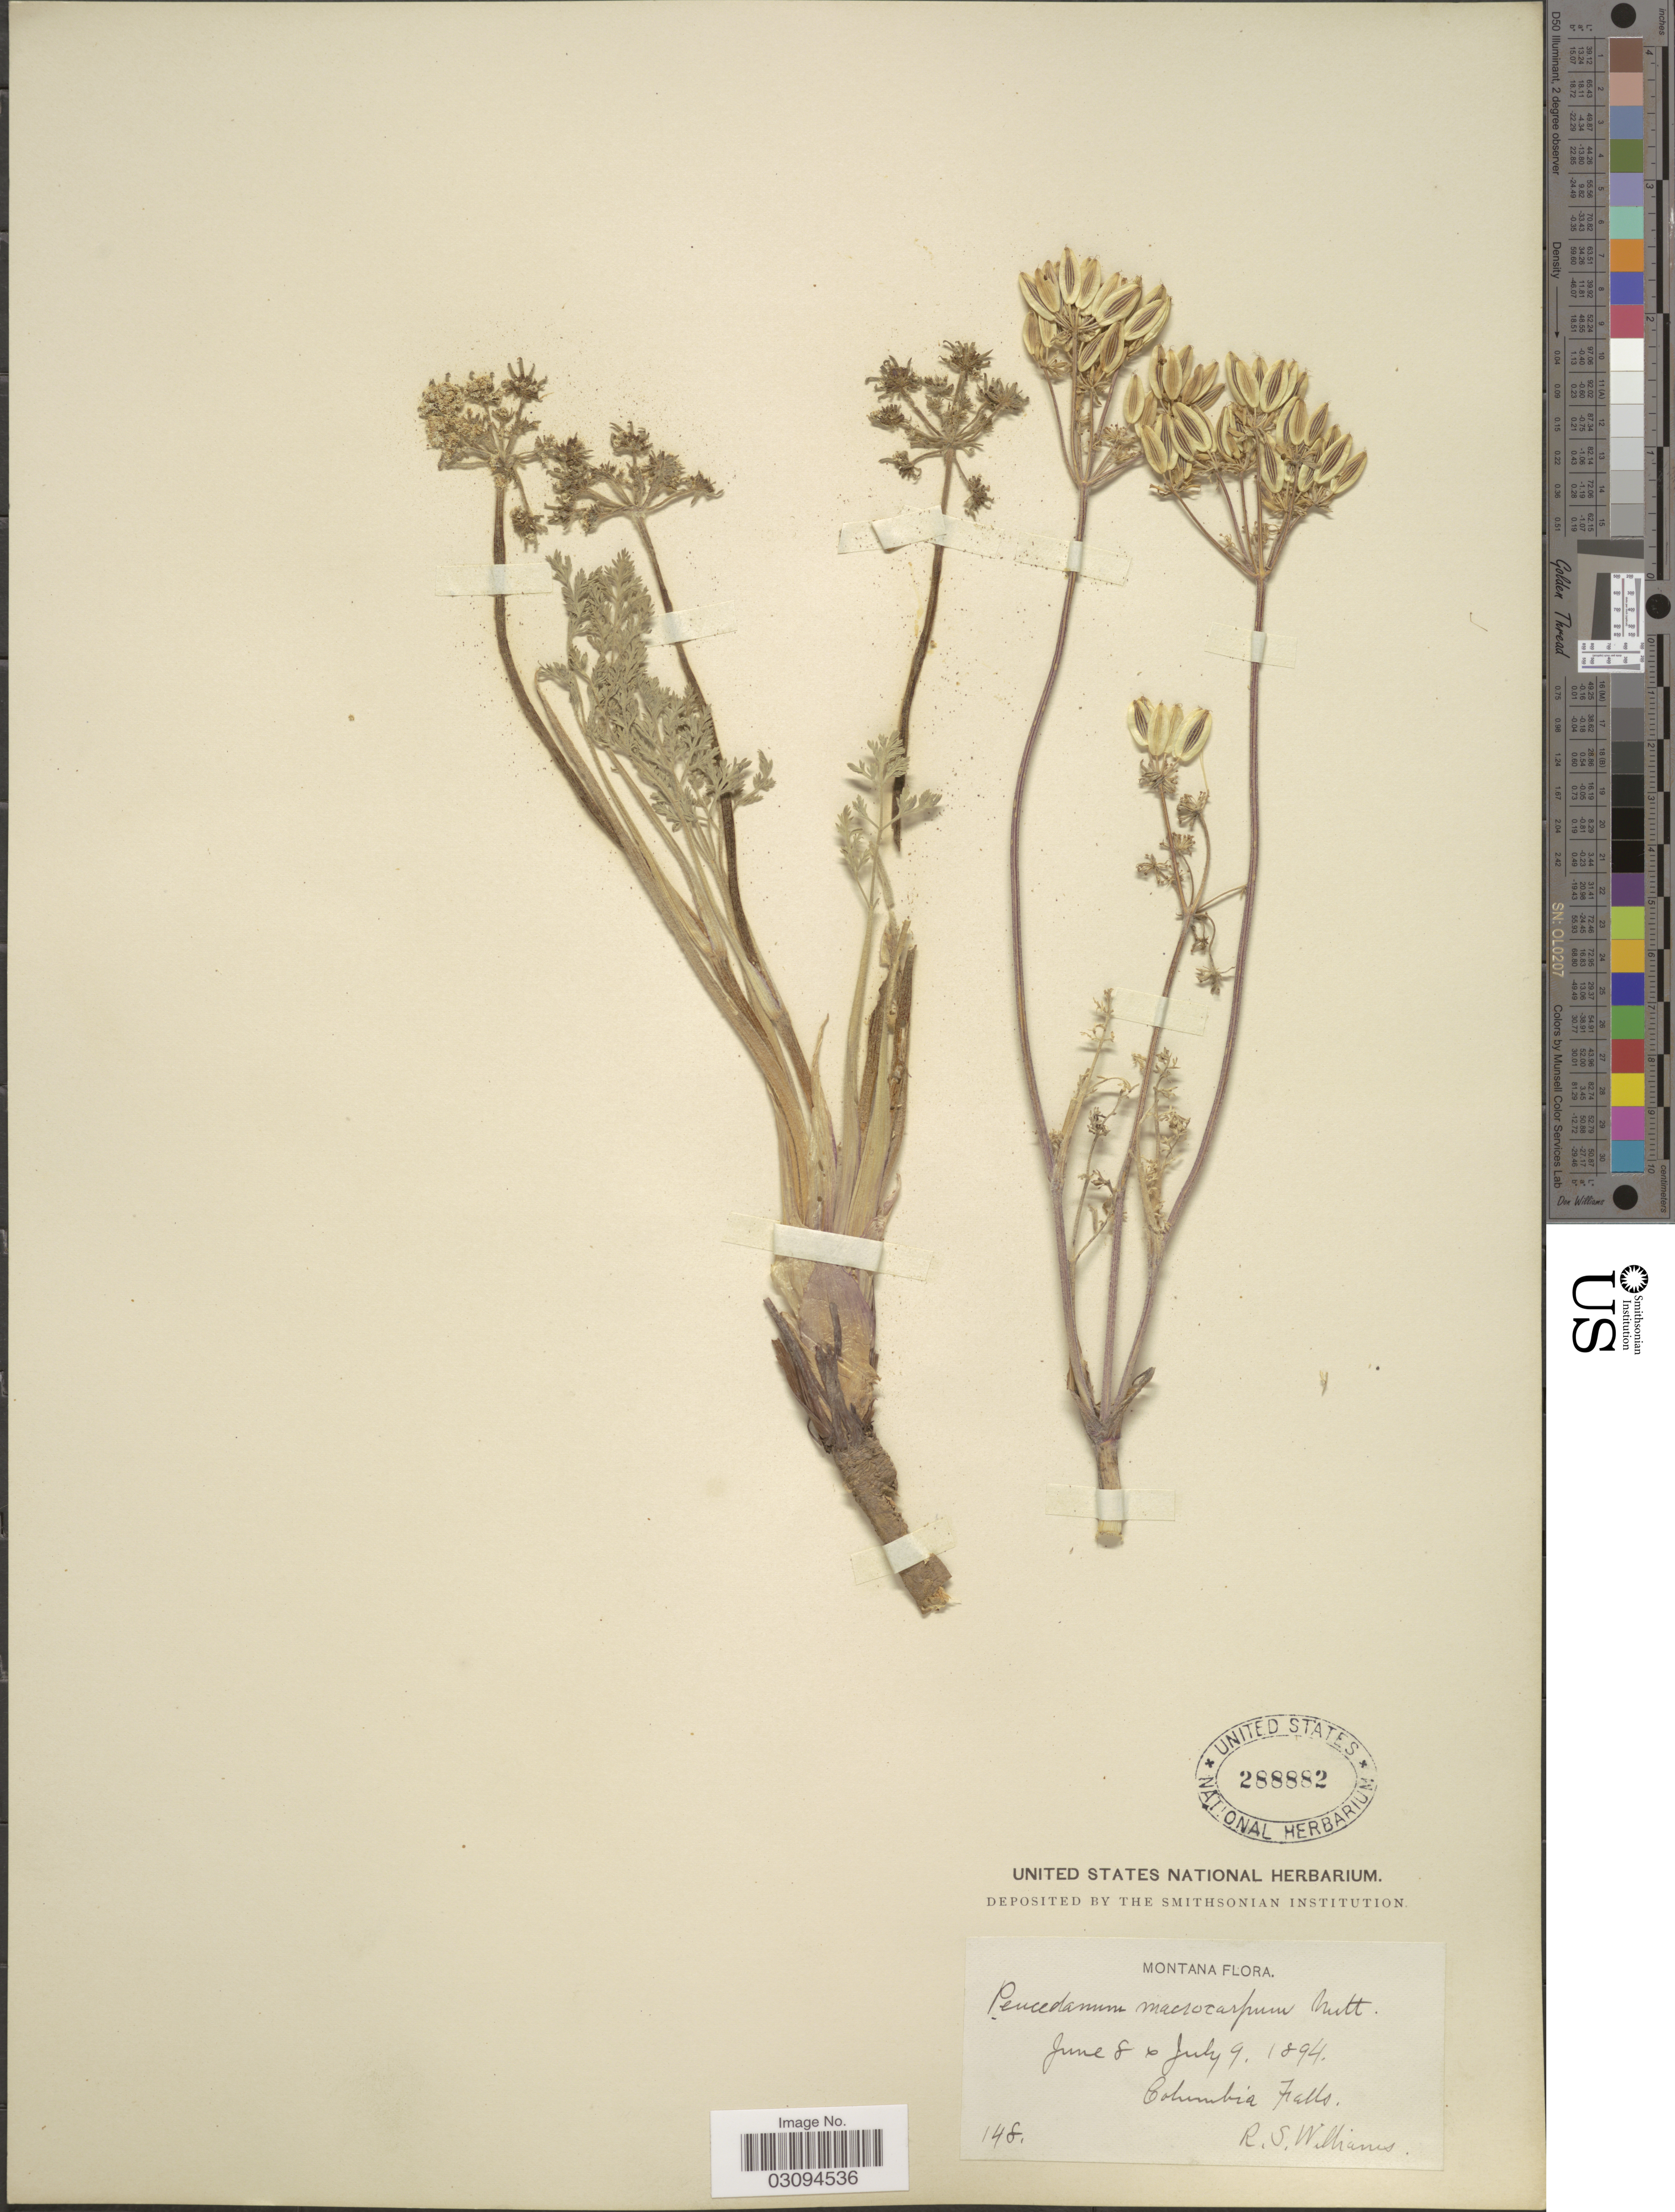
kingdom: Plantae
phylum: Tracheophyta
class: Magnoliopsida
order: Apiales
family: Apiaceae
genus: Lomatium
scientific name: Lomatium macrocarpum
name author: (Hook. et al.) J.M. Coult. & Rose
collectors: R. S. Williams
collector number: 148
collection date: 1894-06-08/1894-07-09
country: United States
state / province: Montana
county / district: Flathead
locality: Columbia Falls.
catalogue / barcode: US 288882